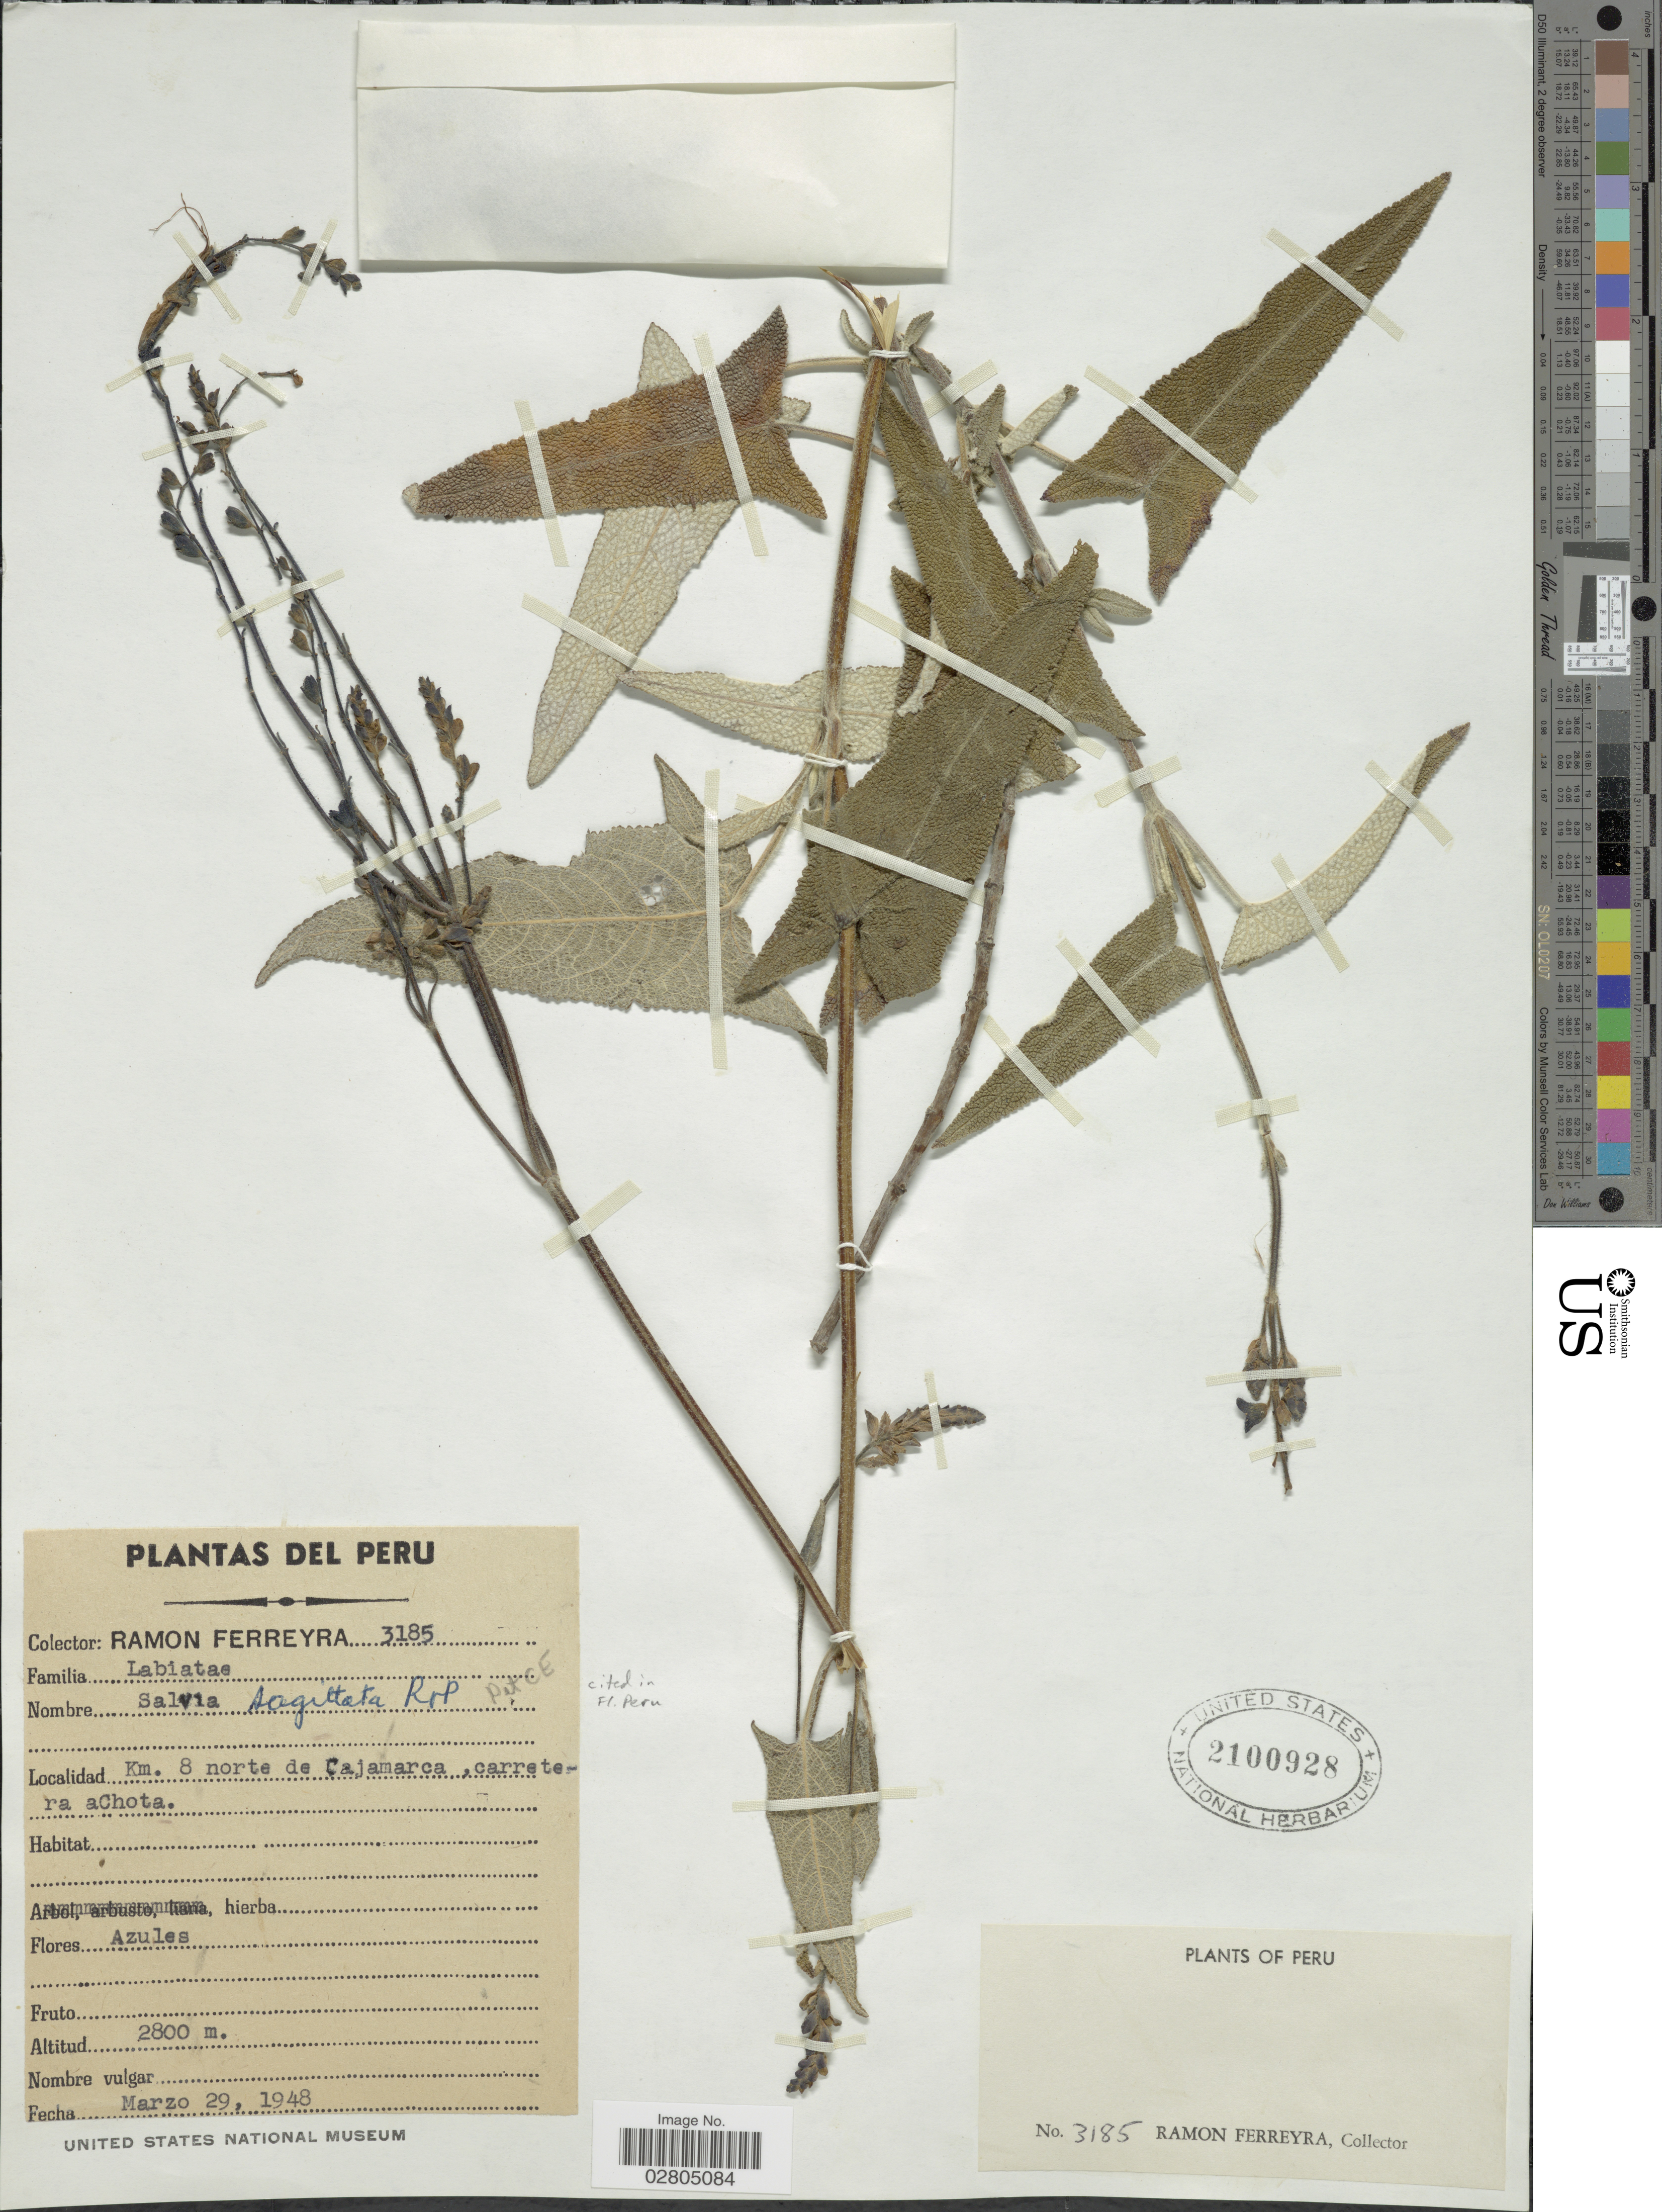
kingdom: Plantae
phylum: Tracheophyta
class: Magnoliopsida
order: Lamiales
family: Lamiaceae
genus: Salvia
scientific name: Salvia sagittata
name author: Ruiz & Pav.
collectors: R. A. Ferreyra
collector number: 3185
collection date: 1948-03-29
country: Peru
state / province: Cajamarca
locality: Km. 8 norte de Cajamarca, carretera a Chota.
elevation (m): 2800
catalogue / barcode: US 2100928